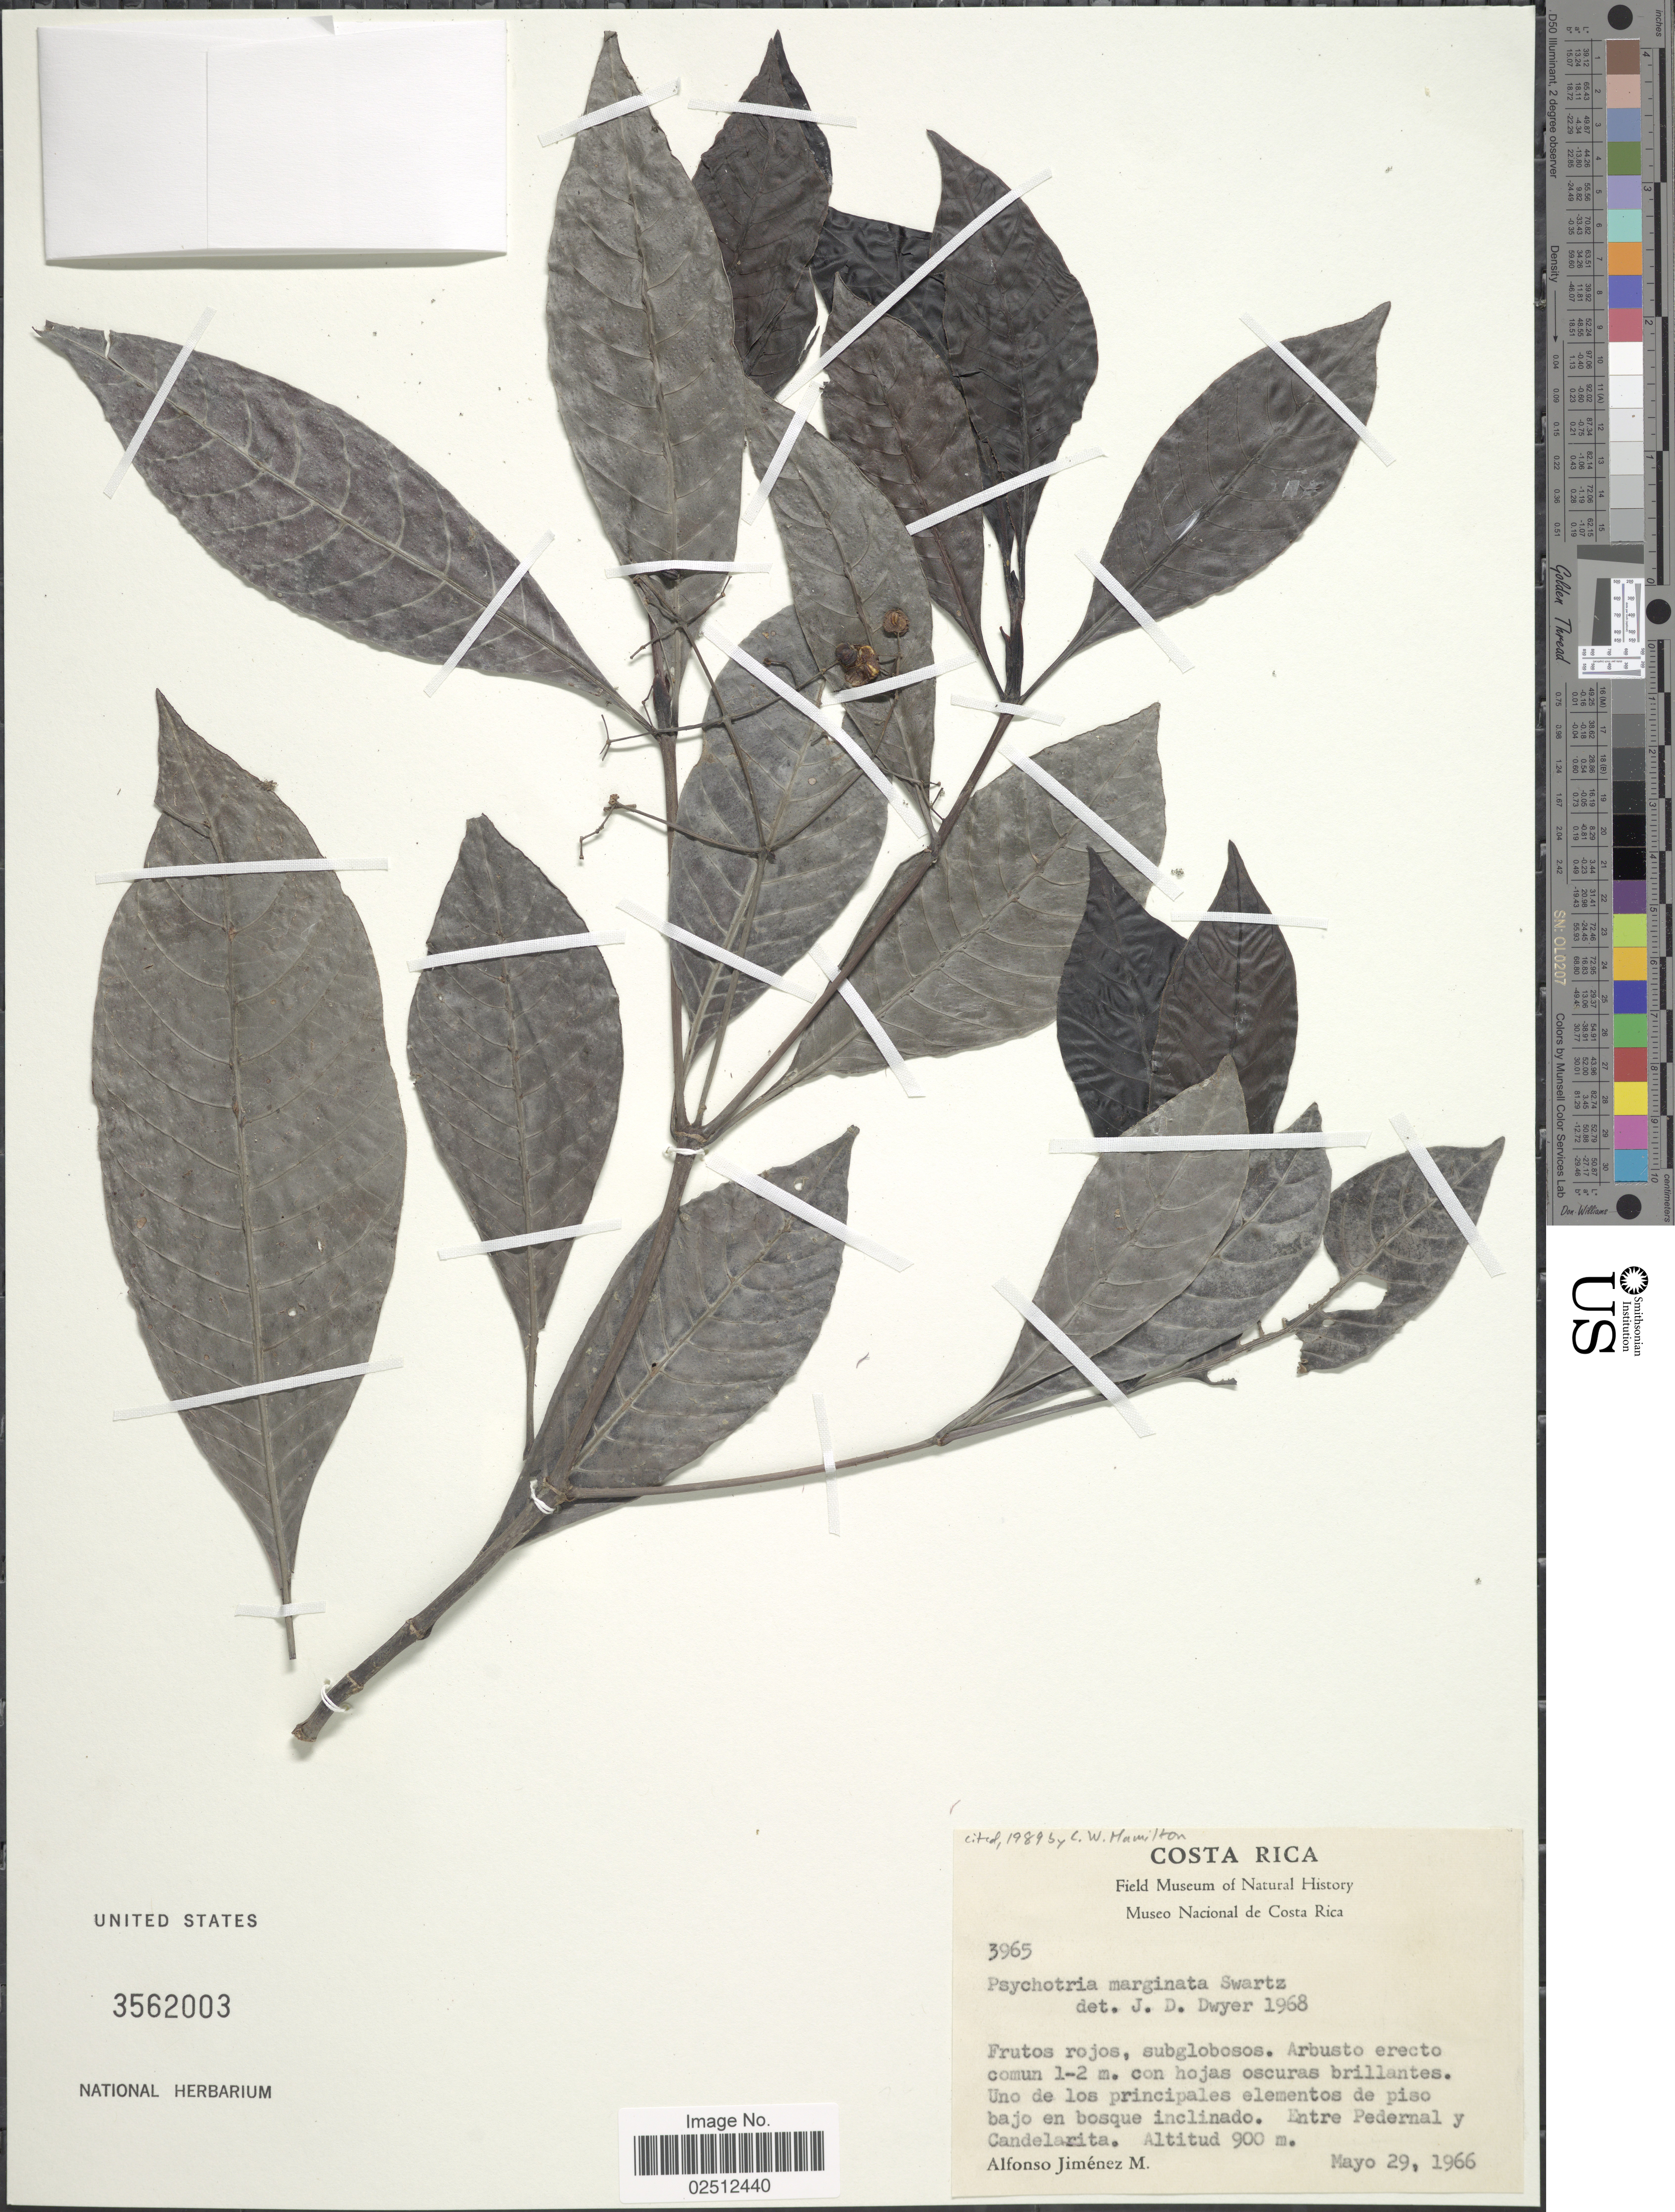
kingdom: Plantae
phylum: Tracheophyta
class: Magnoliopsida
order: Gentianales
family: Rubiaceae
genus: Psychotria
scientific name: Psychotria marginata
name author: Sw.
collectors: A. Jimenez M.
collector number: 3965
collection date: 1966-05-29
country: Costa Rica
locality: Entre Pedernal y Candelarita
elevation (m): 900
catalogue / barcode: US 3562003